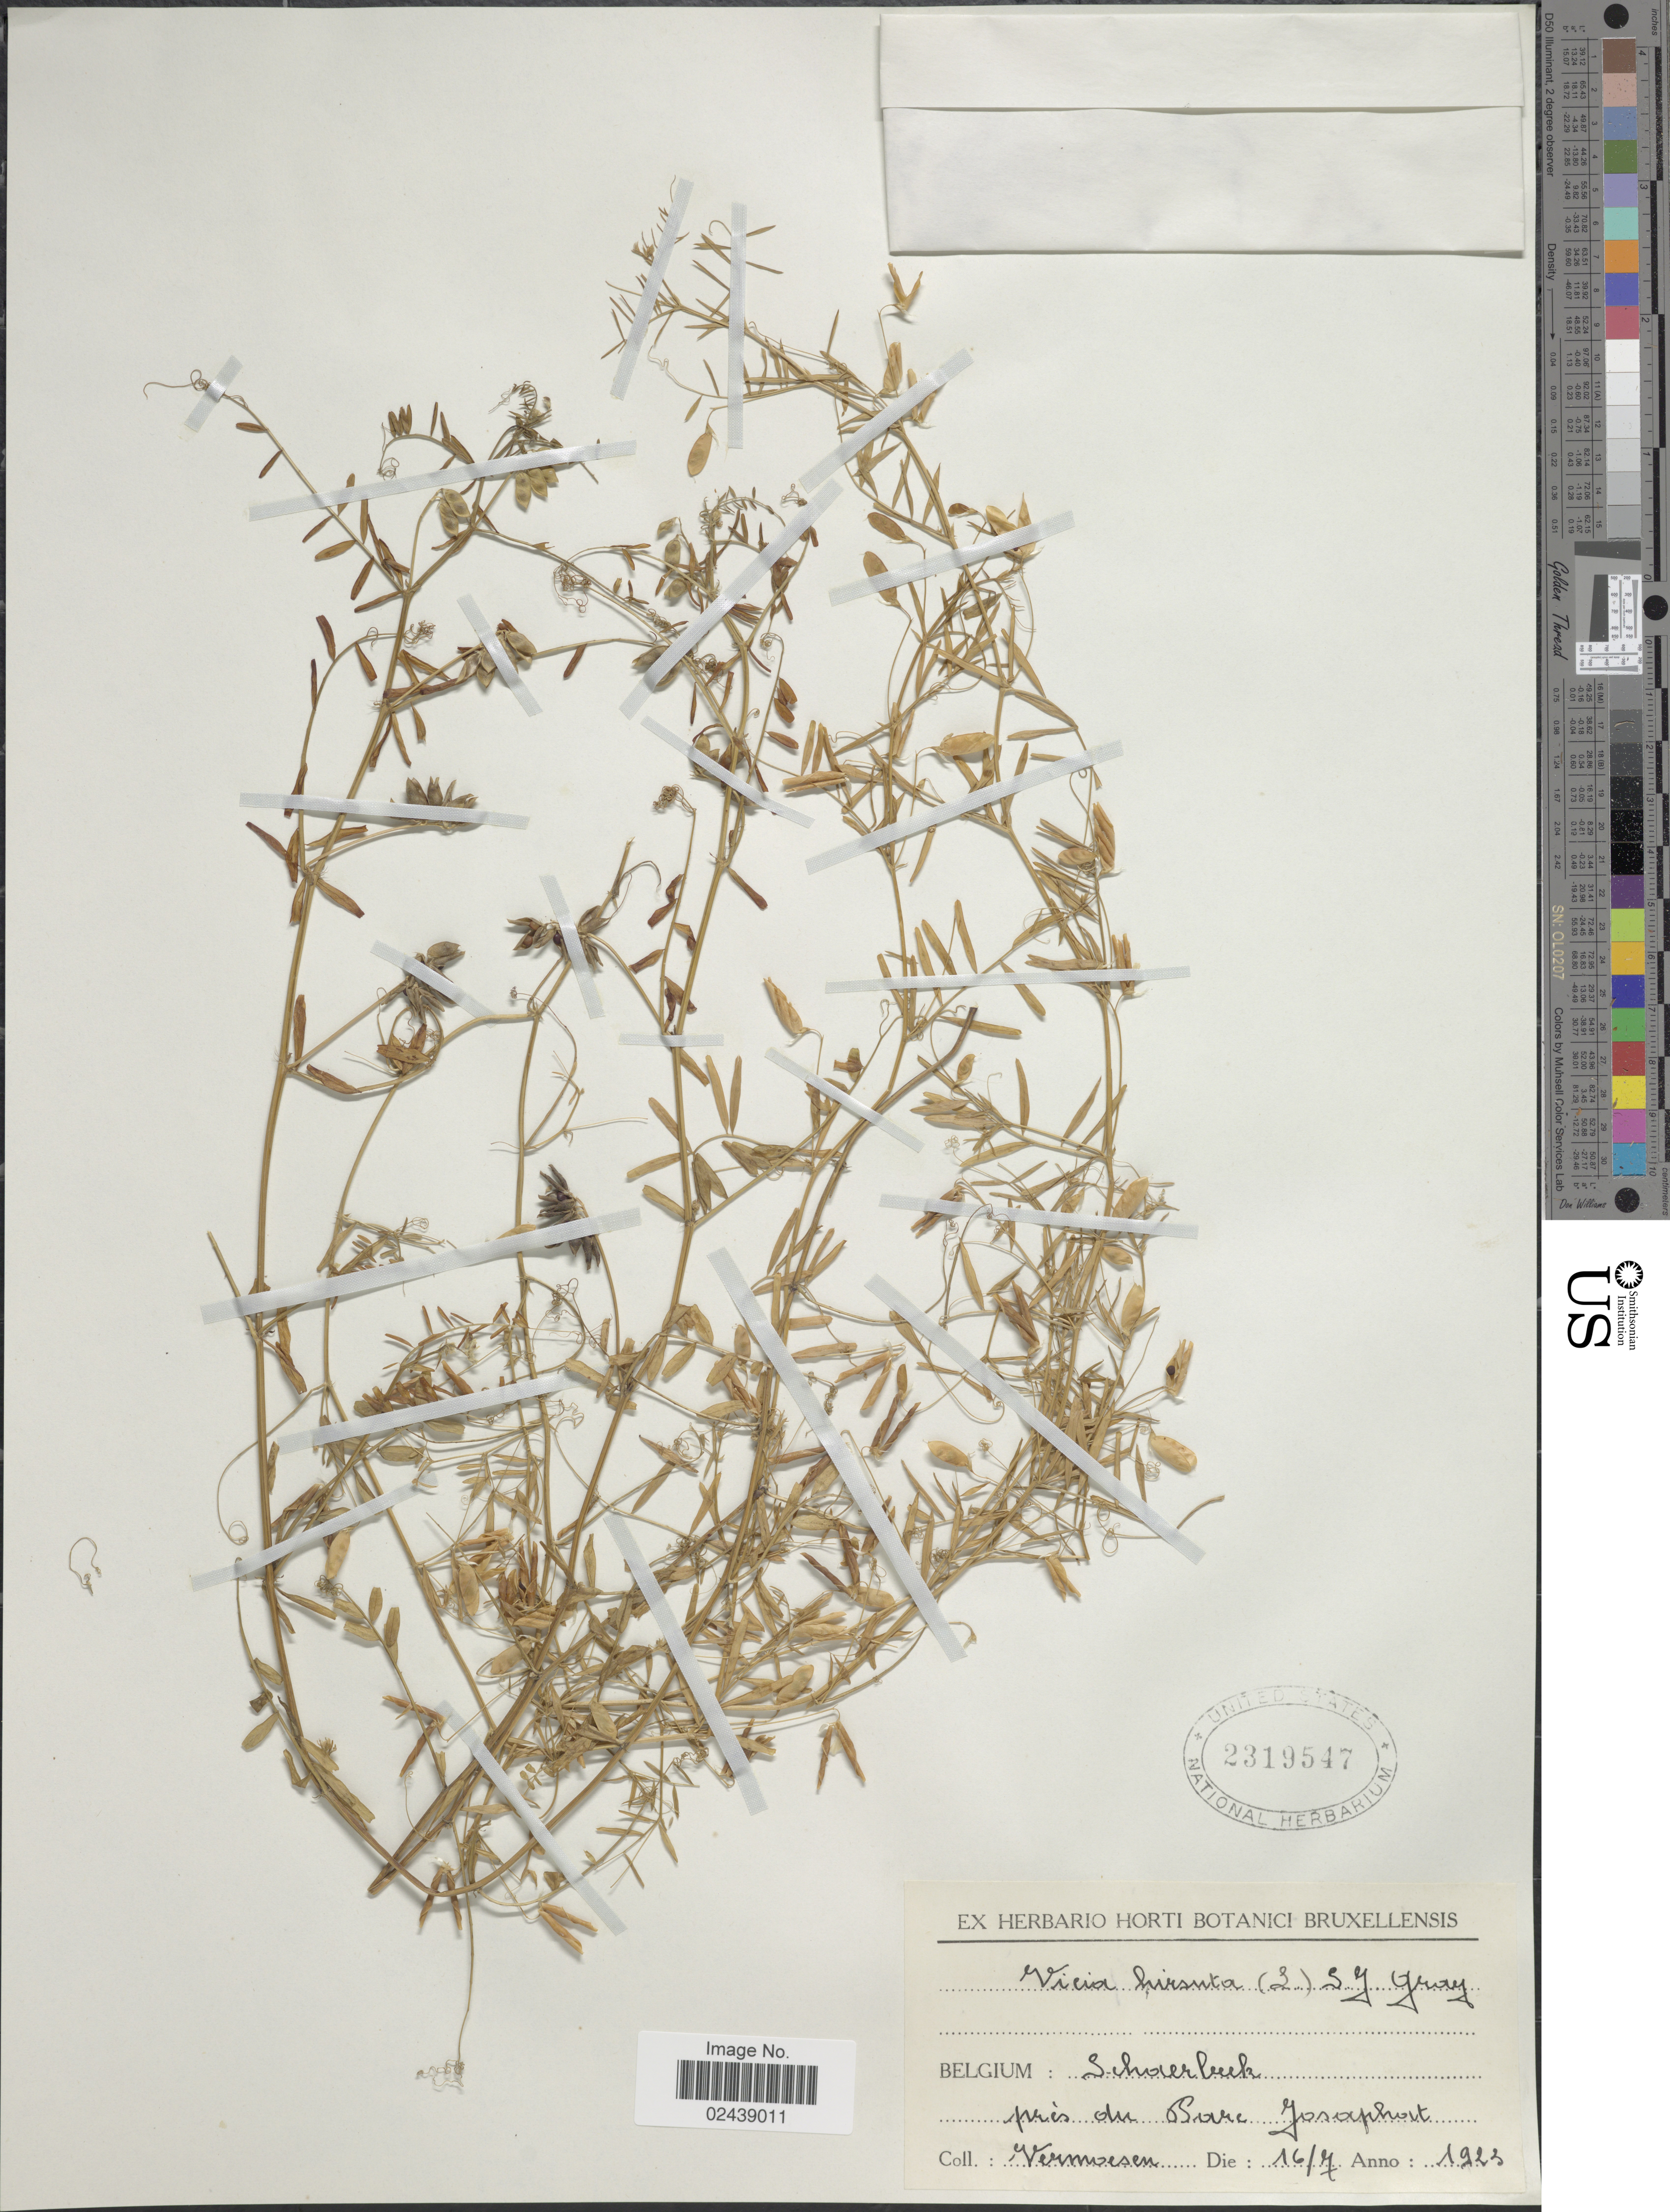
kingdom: Plantae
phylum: Tracheophyta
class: Magnoliopsida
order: Fabales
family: Fabaceae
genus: Vicia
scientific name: Vicia hirsuta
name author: (L.) A. Gray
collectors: -- Vermoesen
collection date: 1923-07-16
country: Belgium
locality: Schaerbeek, pres de Poire Josophout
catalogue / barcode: US 2319547